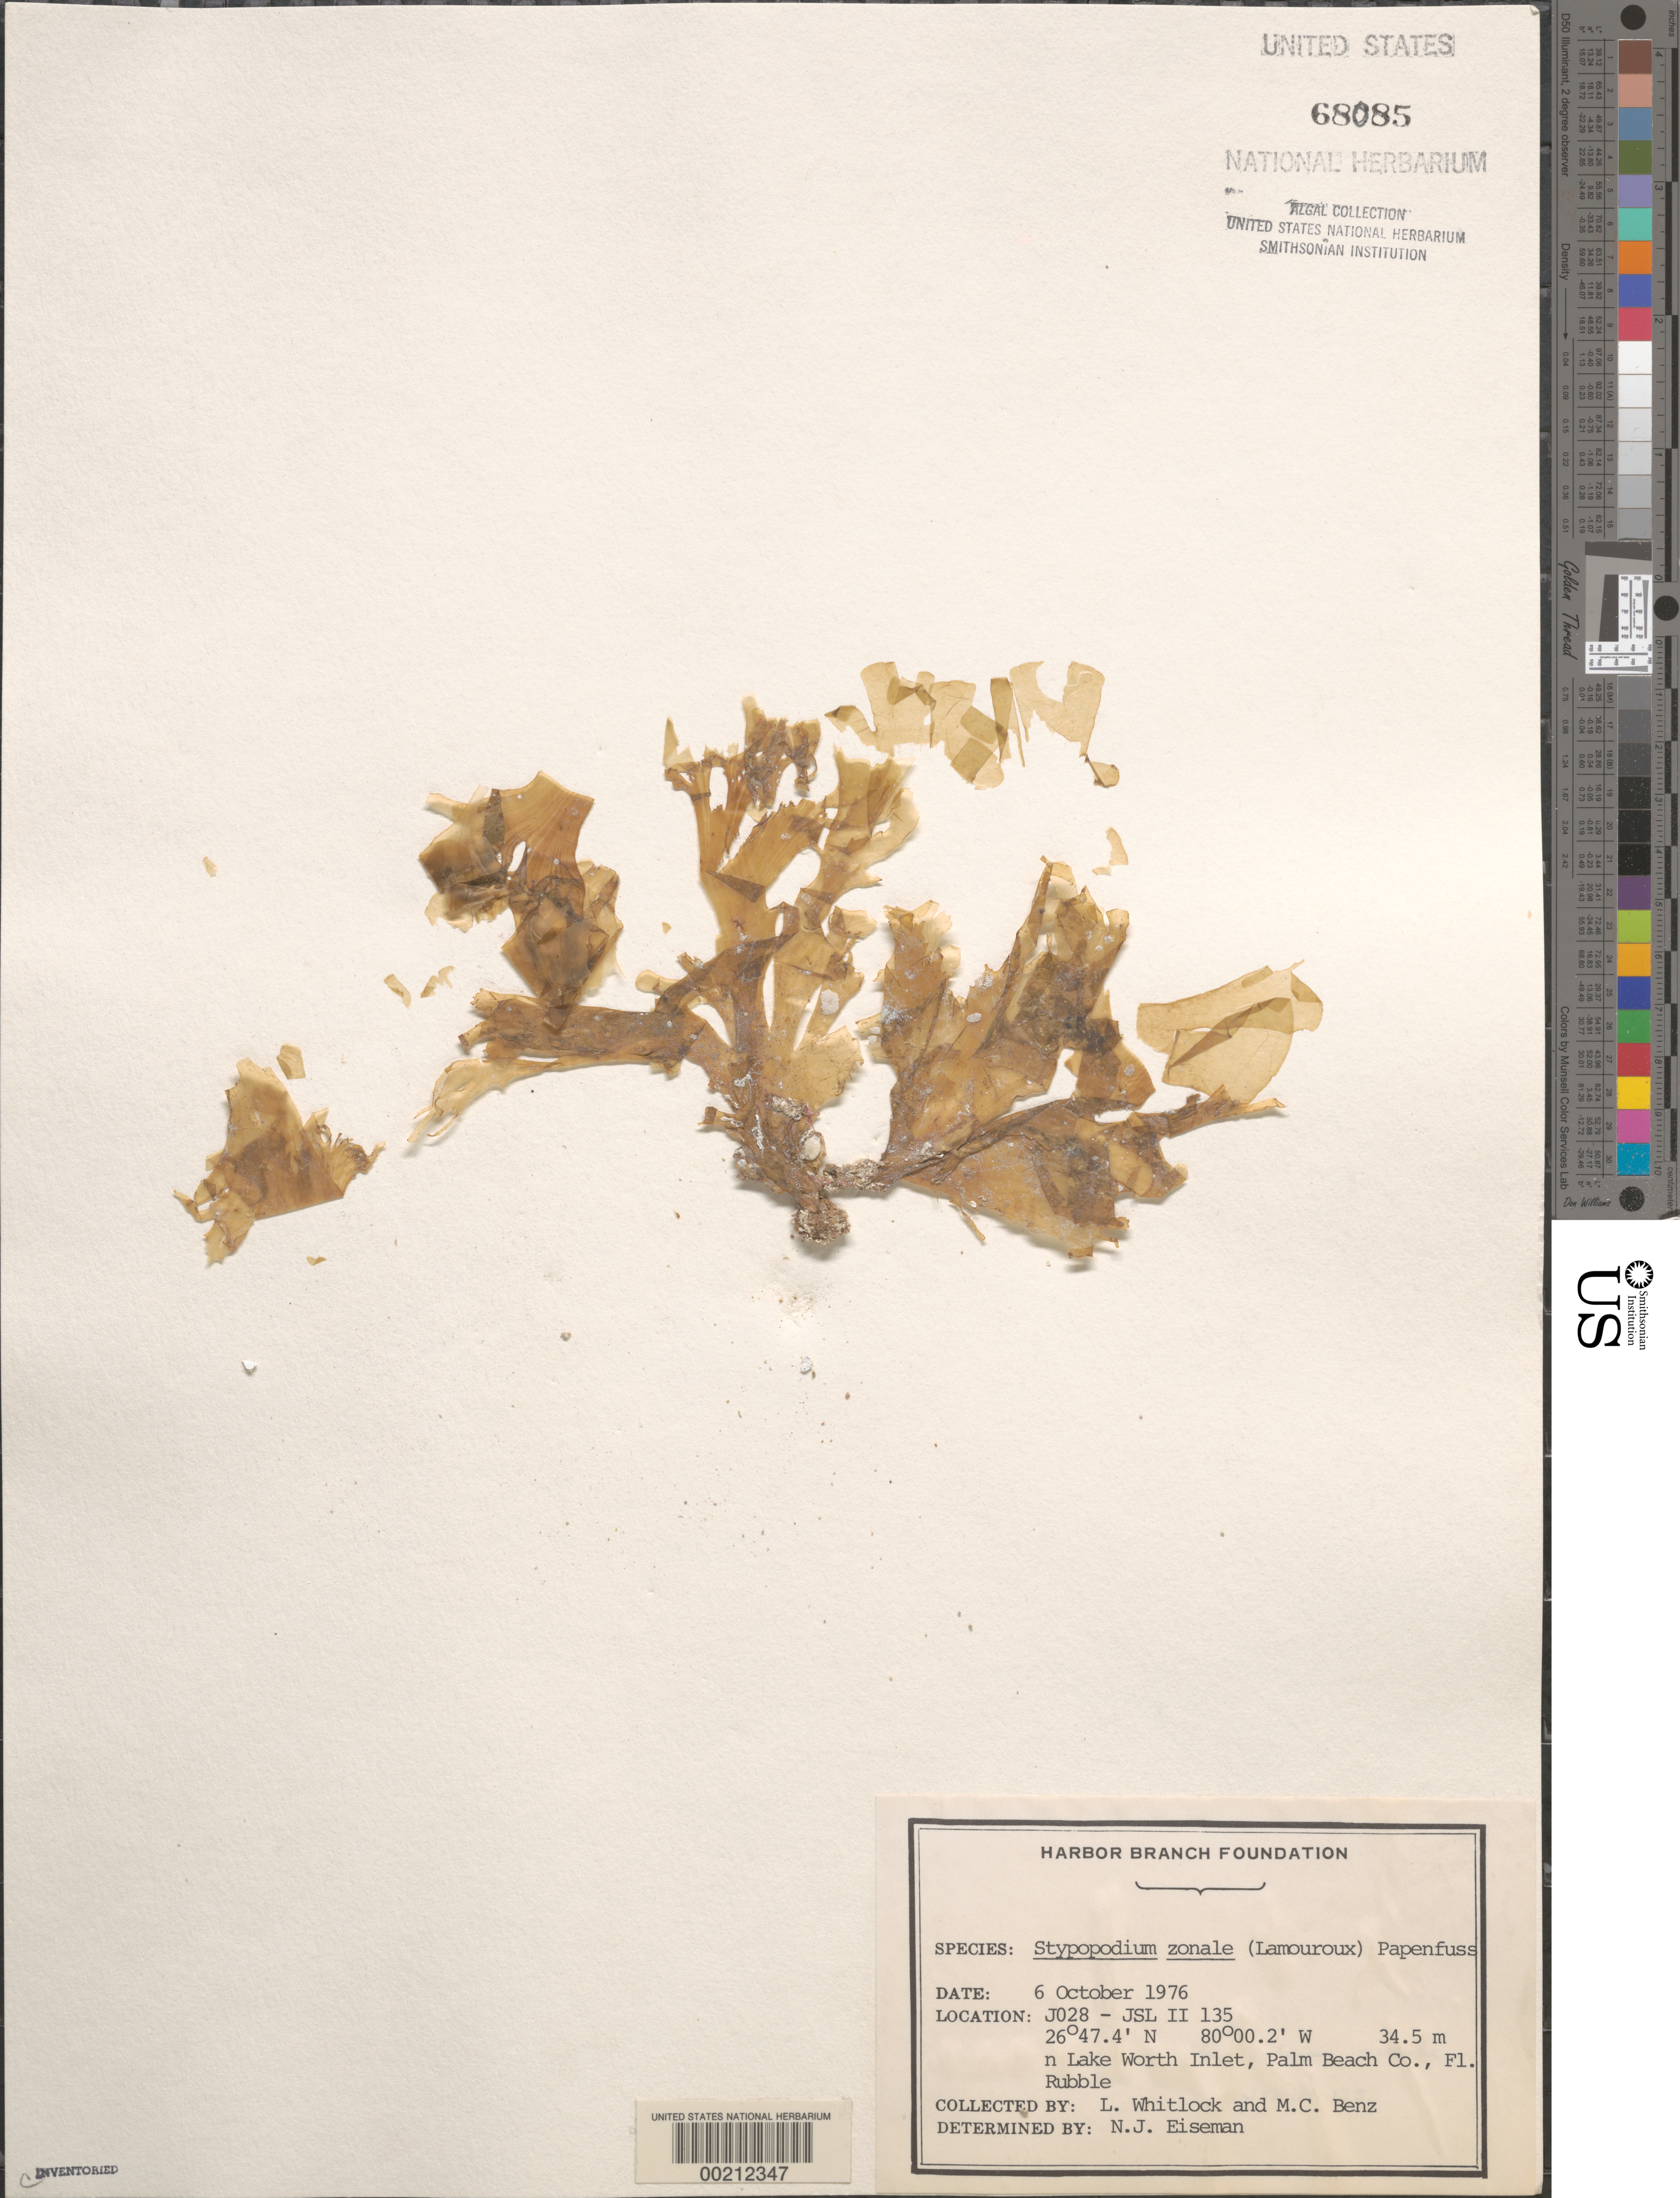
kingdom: Chromista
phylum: Ochrophyta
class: Phaeophyceae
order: Dictyotales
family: Dictyotaceae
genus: Stypopodium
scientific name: Stypopodium zonale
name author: (J.V.Lamouroux) Papenf.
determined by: Eiseman, N. J.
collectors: L. Whitlock & M. Benz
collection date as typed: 06 Oct 1976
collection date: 1976-10-06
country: United States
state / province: Florida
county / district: Palm Beach County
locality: Lake Worth Inlet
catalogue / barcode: US 68085